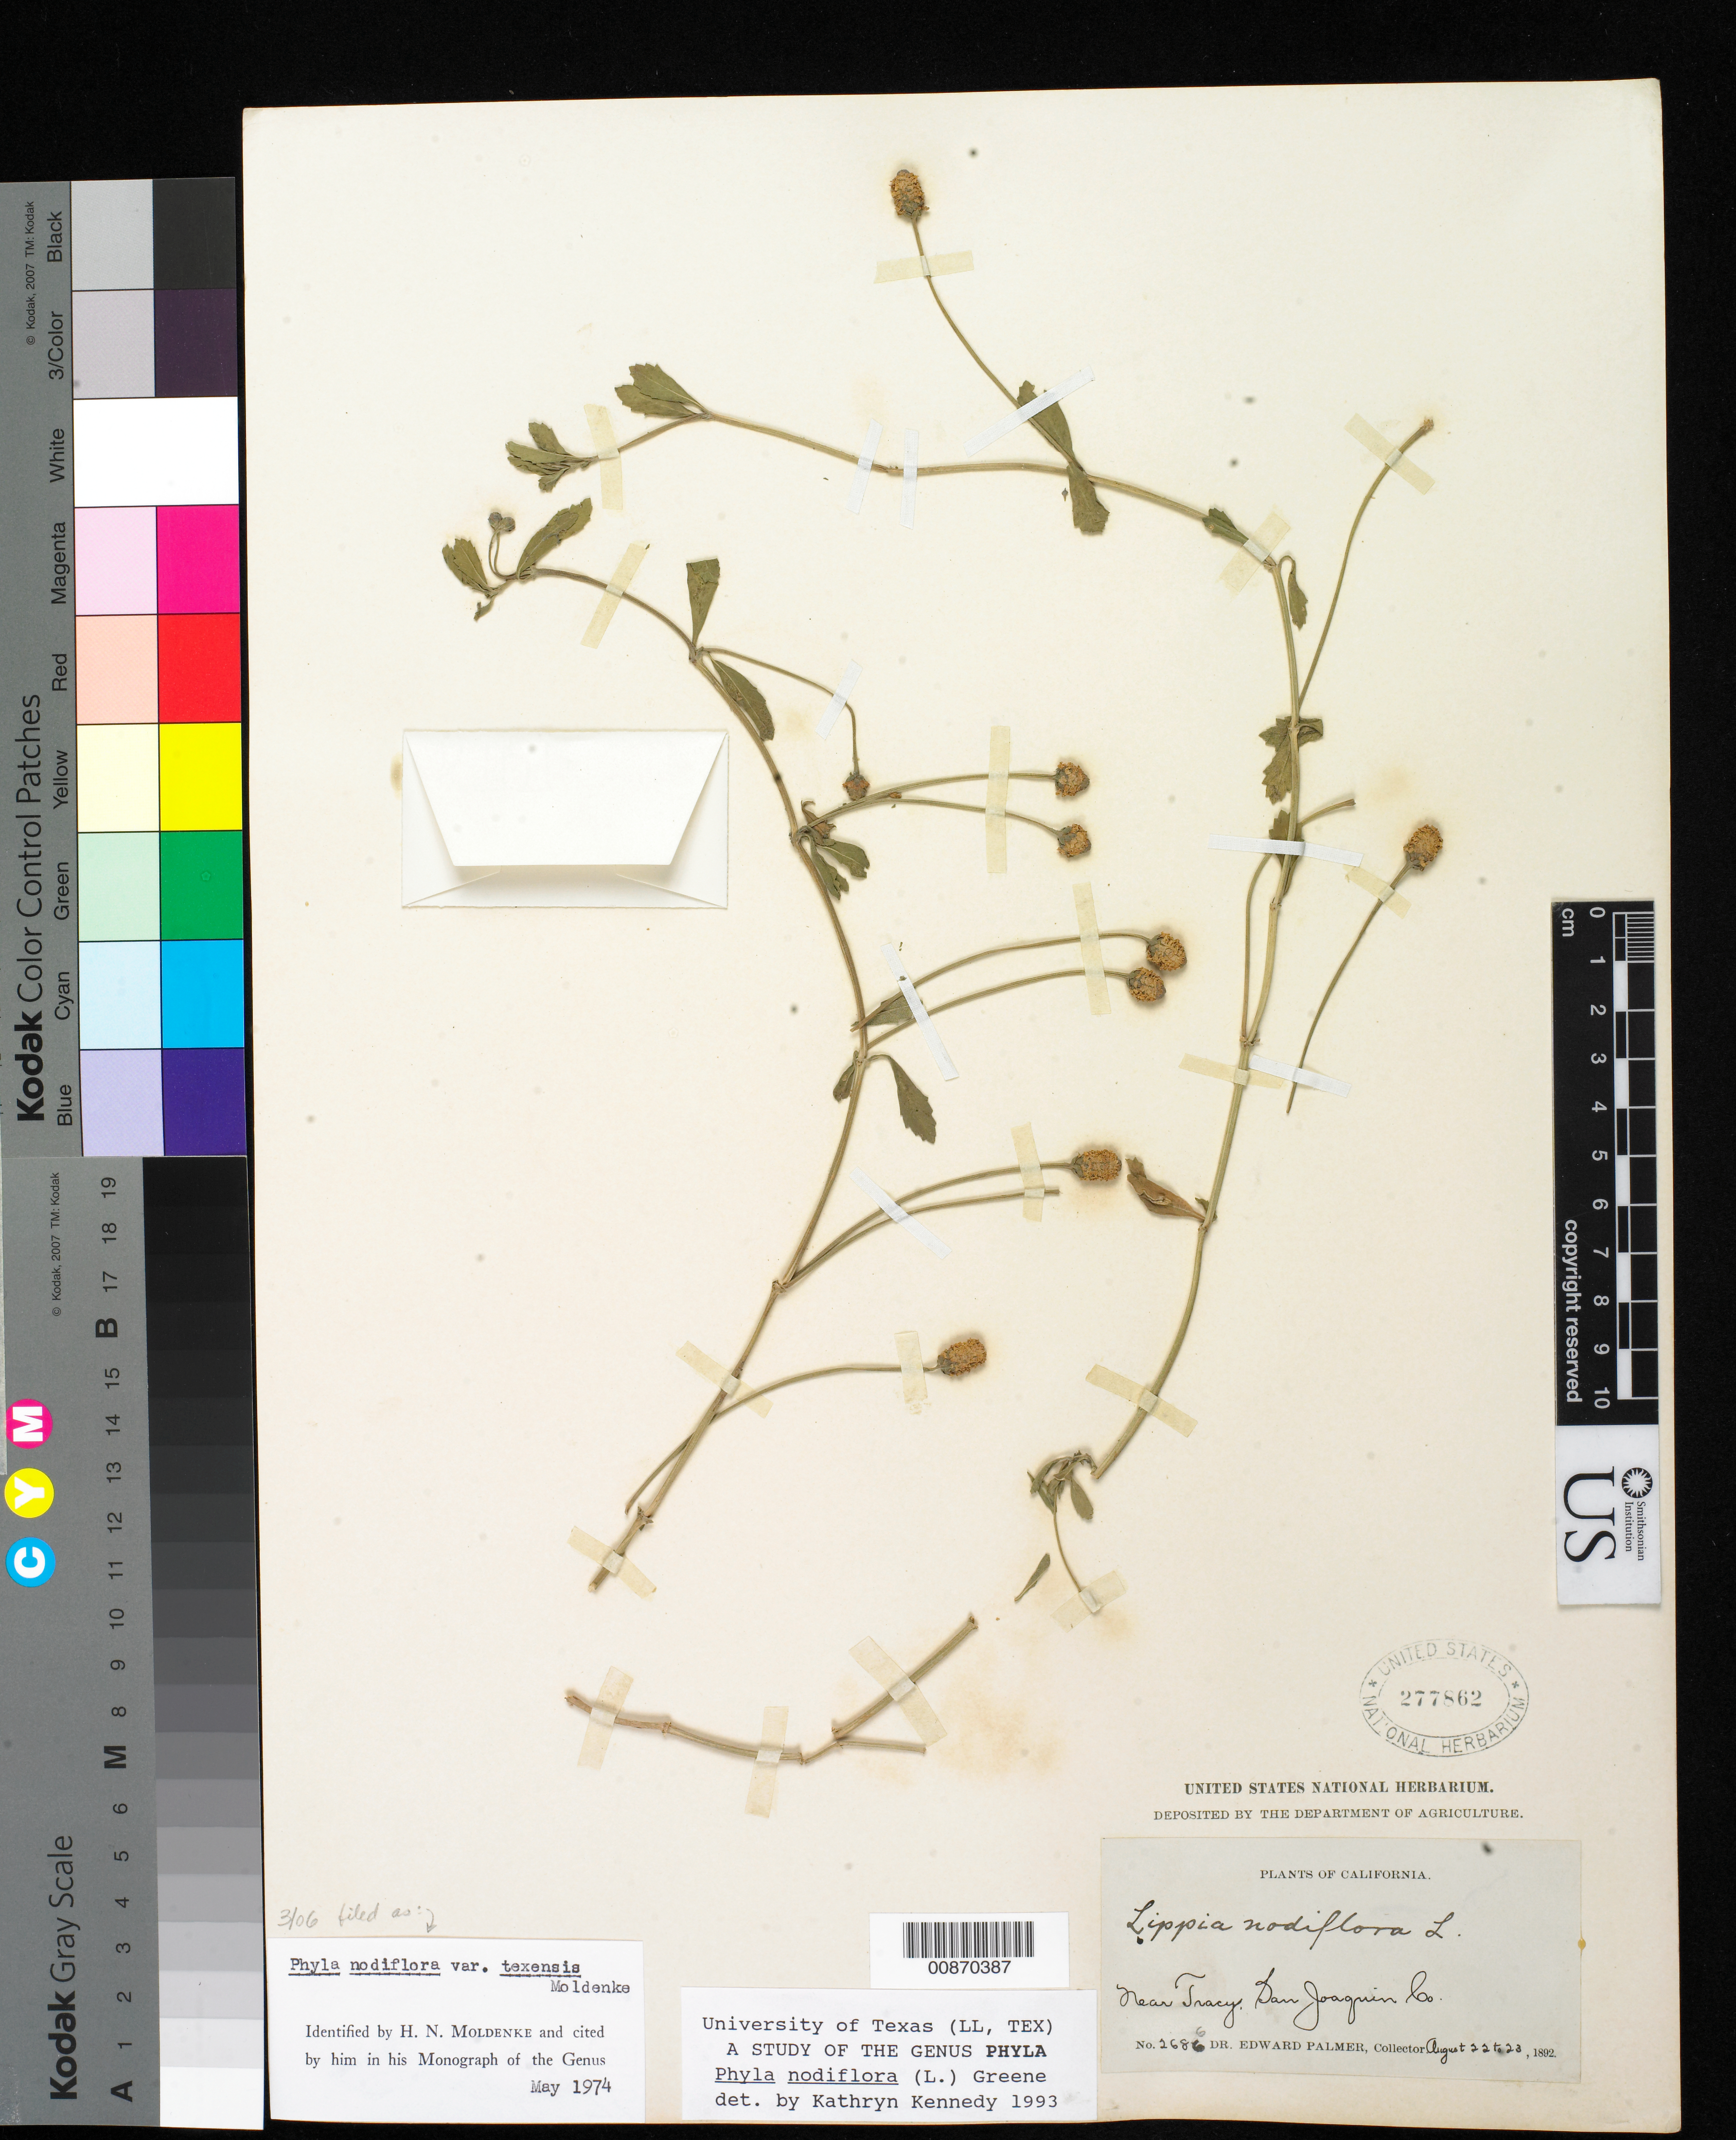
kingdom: Plantae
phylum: Tracheophyta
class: Magnoliopsida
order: Lamiales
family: Verbenaceae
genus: Phyla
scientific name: Phyla nodiflora var. texensis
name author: (L.) Greene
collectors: E. Palmer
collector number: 2686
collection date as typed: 22 Aug 1892 to 23 Aug 1892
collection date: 1892-08-22/1892-08-23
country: United States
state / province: California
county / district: San Joaquin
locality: Near Tracy, San Joaquin County, California.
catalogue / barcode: US 277862